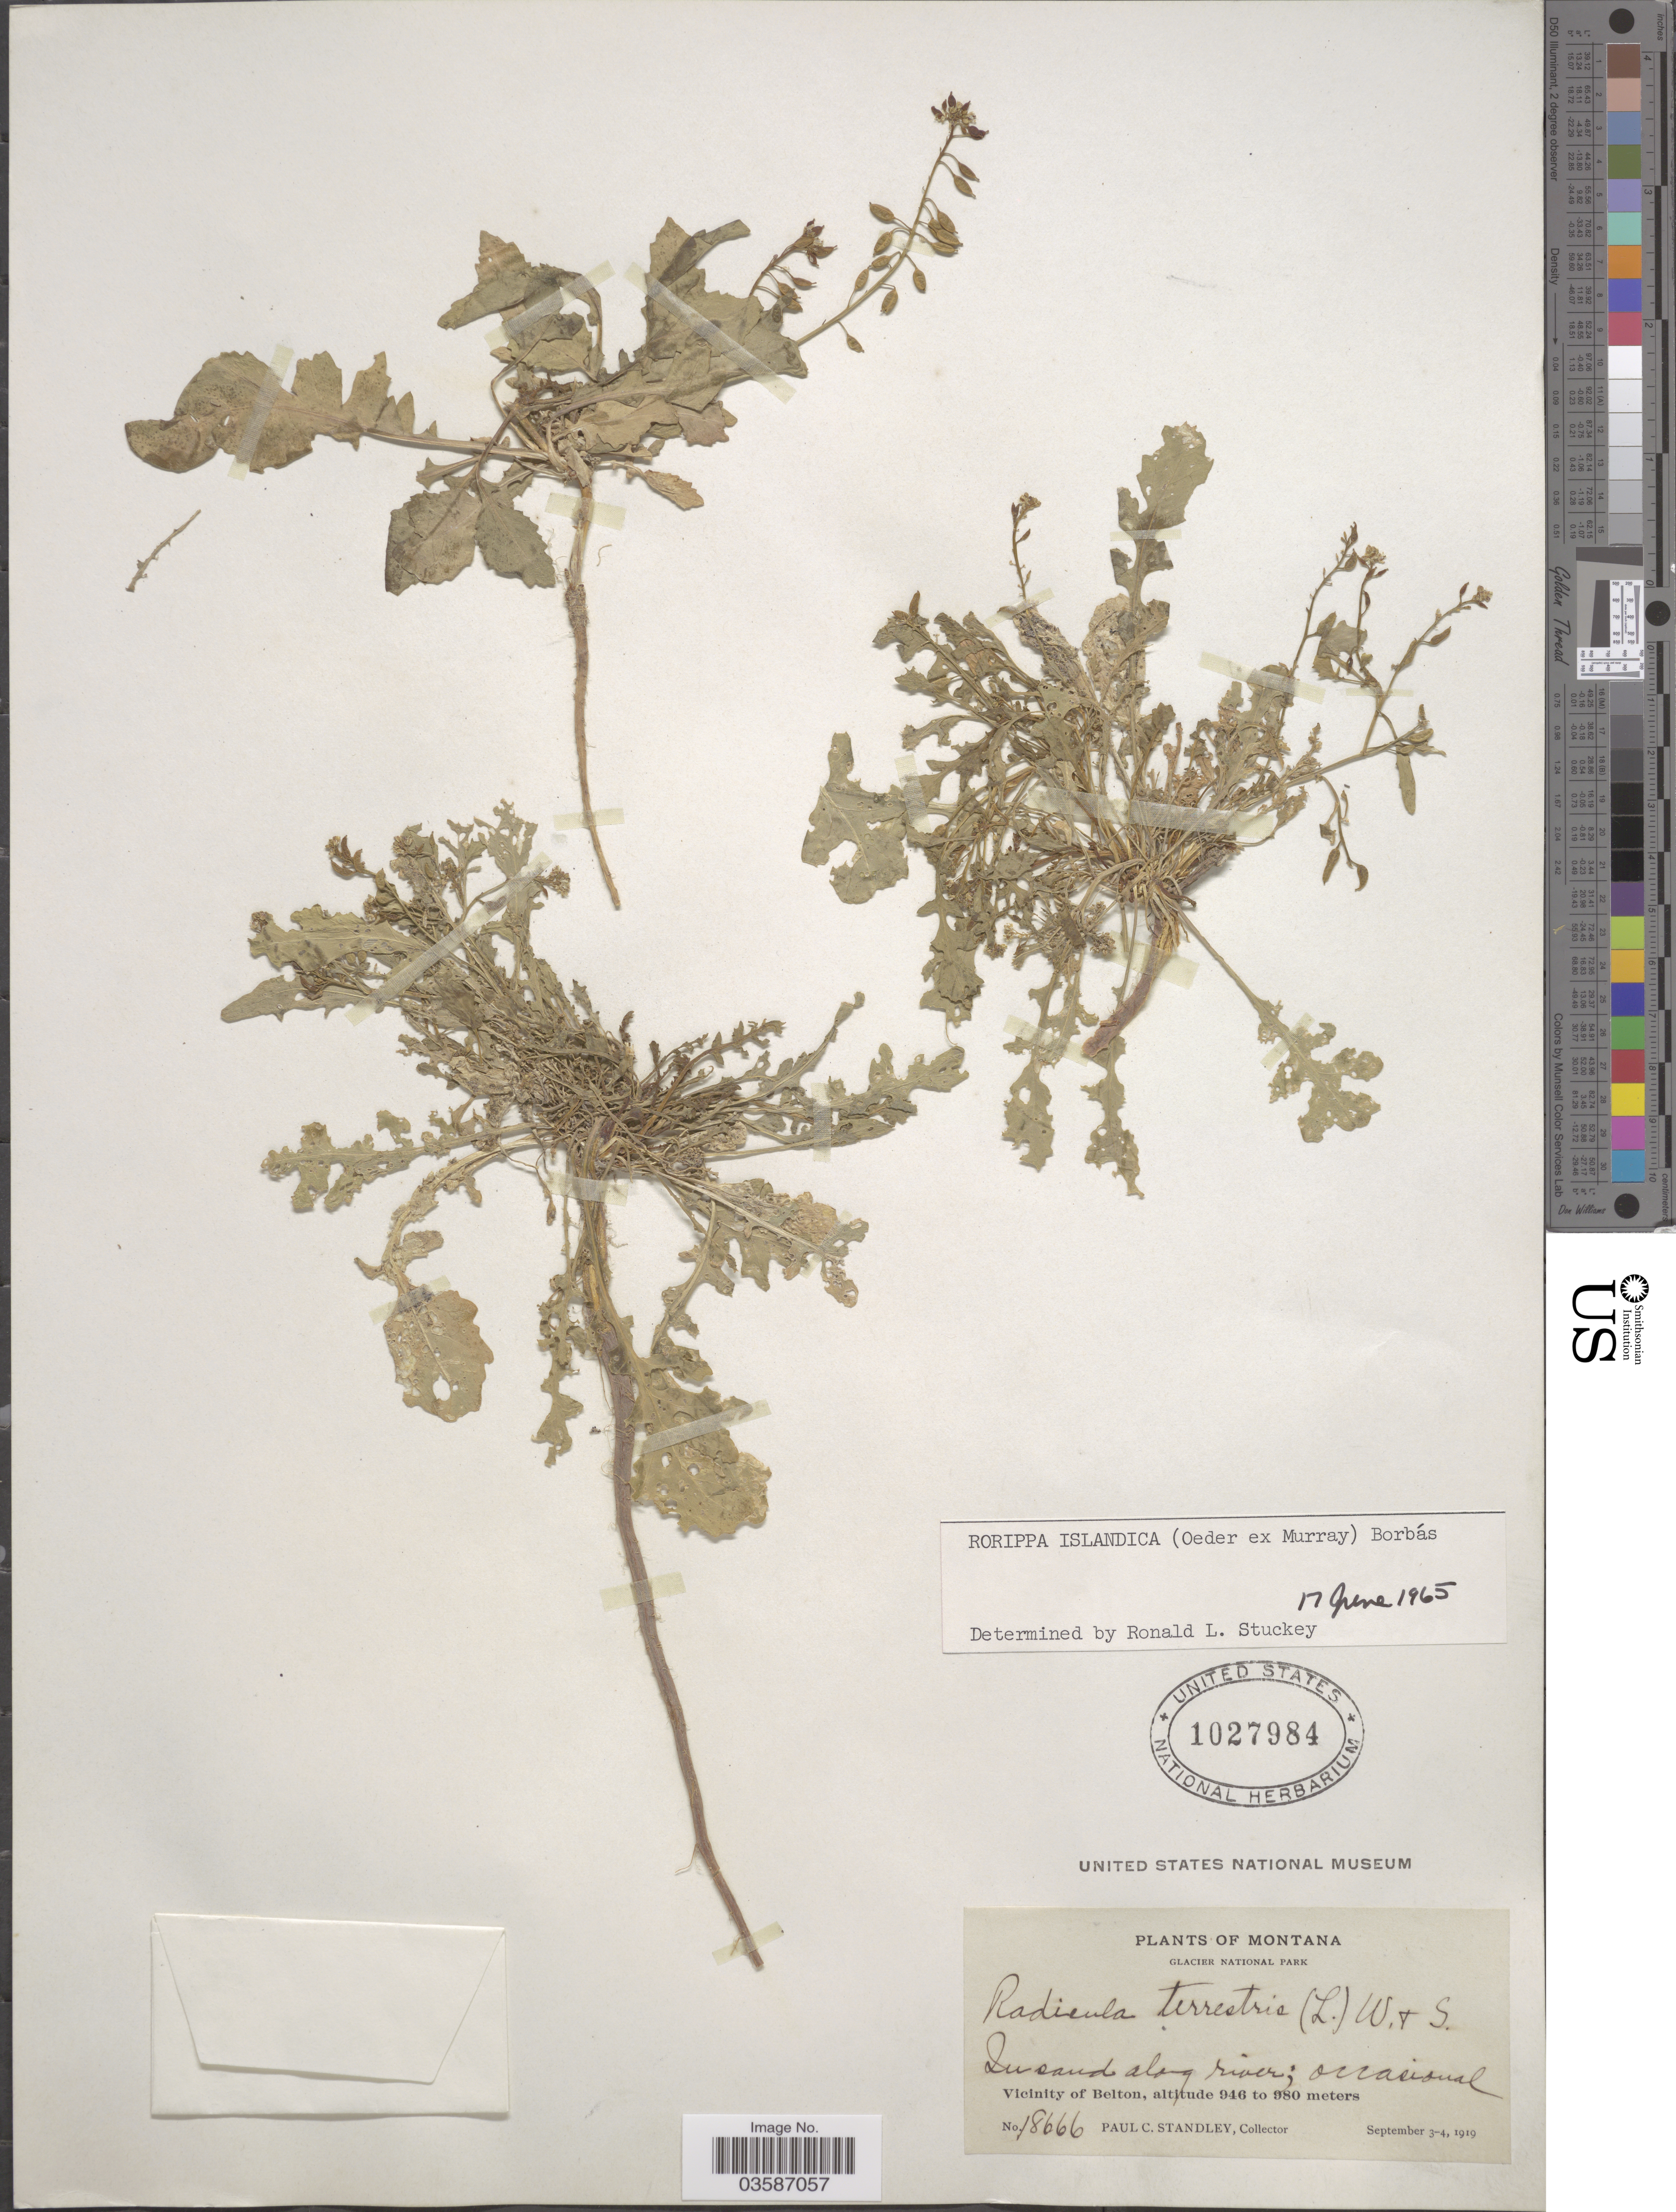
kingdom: Plantae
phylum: Tracheophyta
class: Magnoliopsida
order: Brassicales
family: Brassicaceae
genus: Rorippa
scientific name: Rorippa islandica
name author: (Oeder) Borbás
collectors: P. C. Standley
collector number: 18666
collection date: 1919-09-03/1919-09-04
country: United States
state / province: Montana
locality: Glacier National Park. Vicinity of Belton.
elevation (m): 946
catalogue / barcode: US 1027984